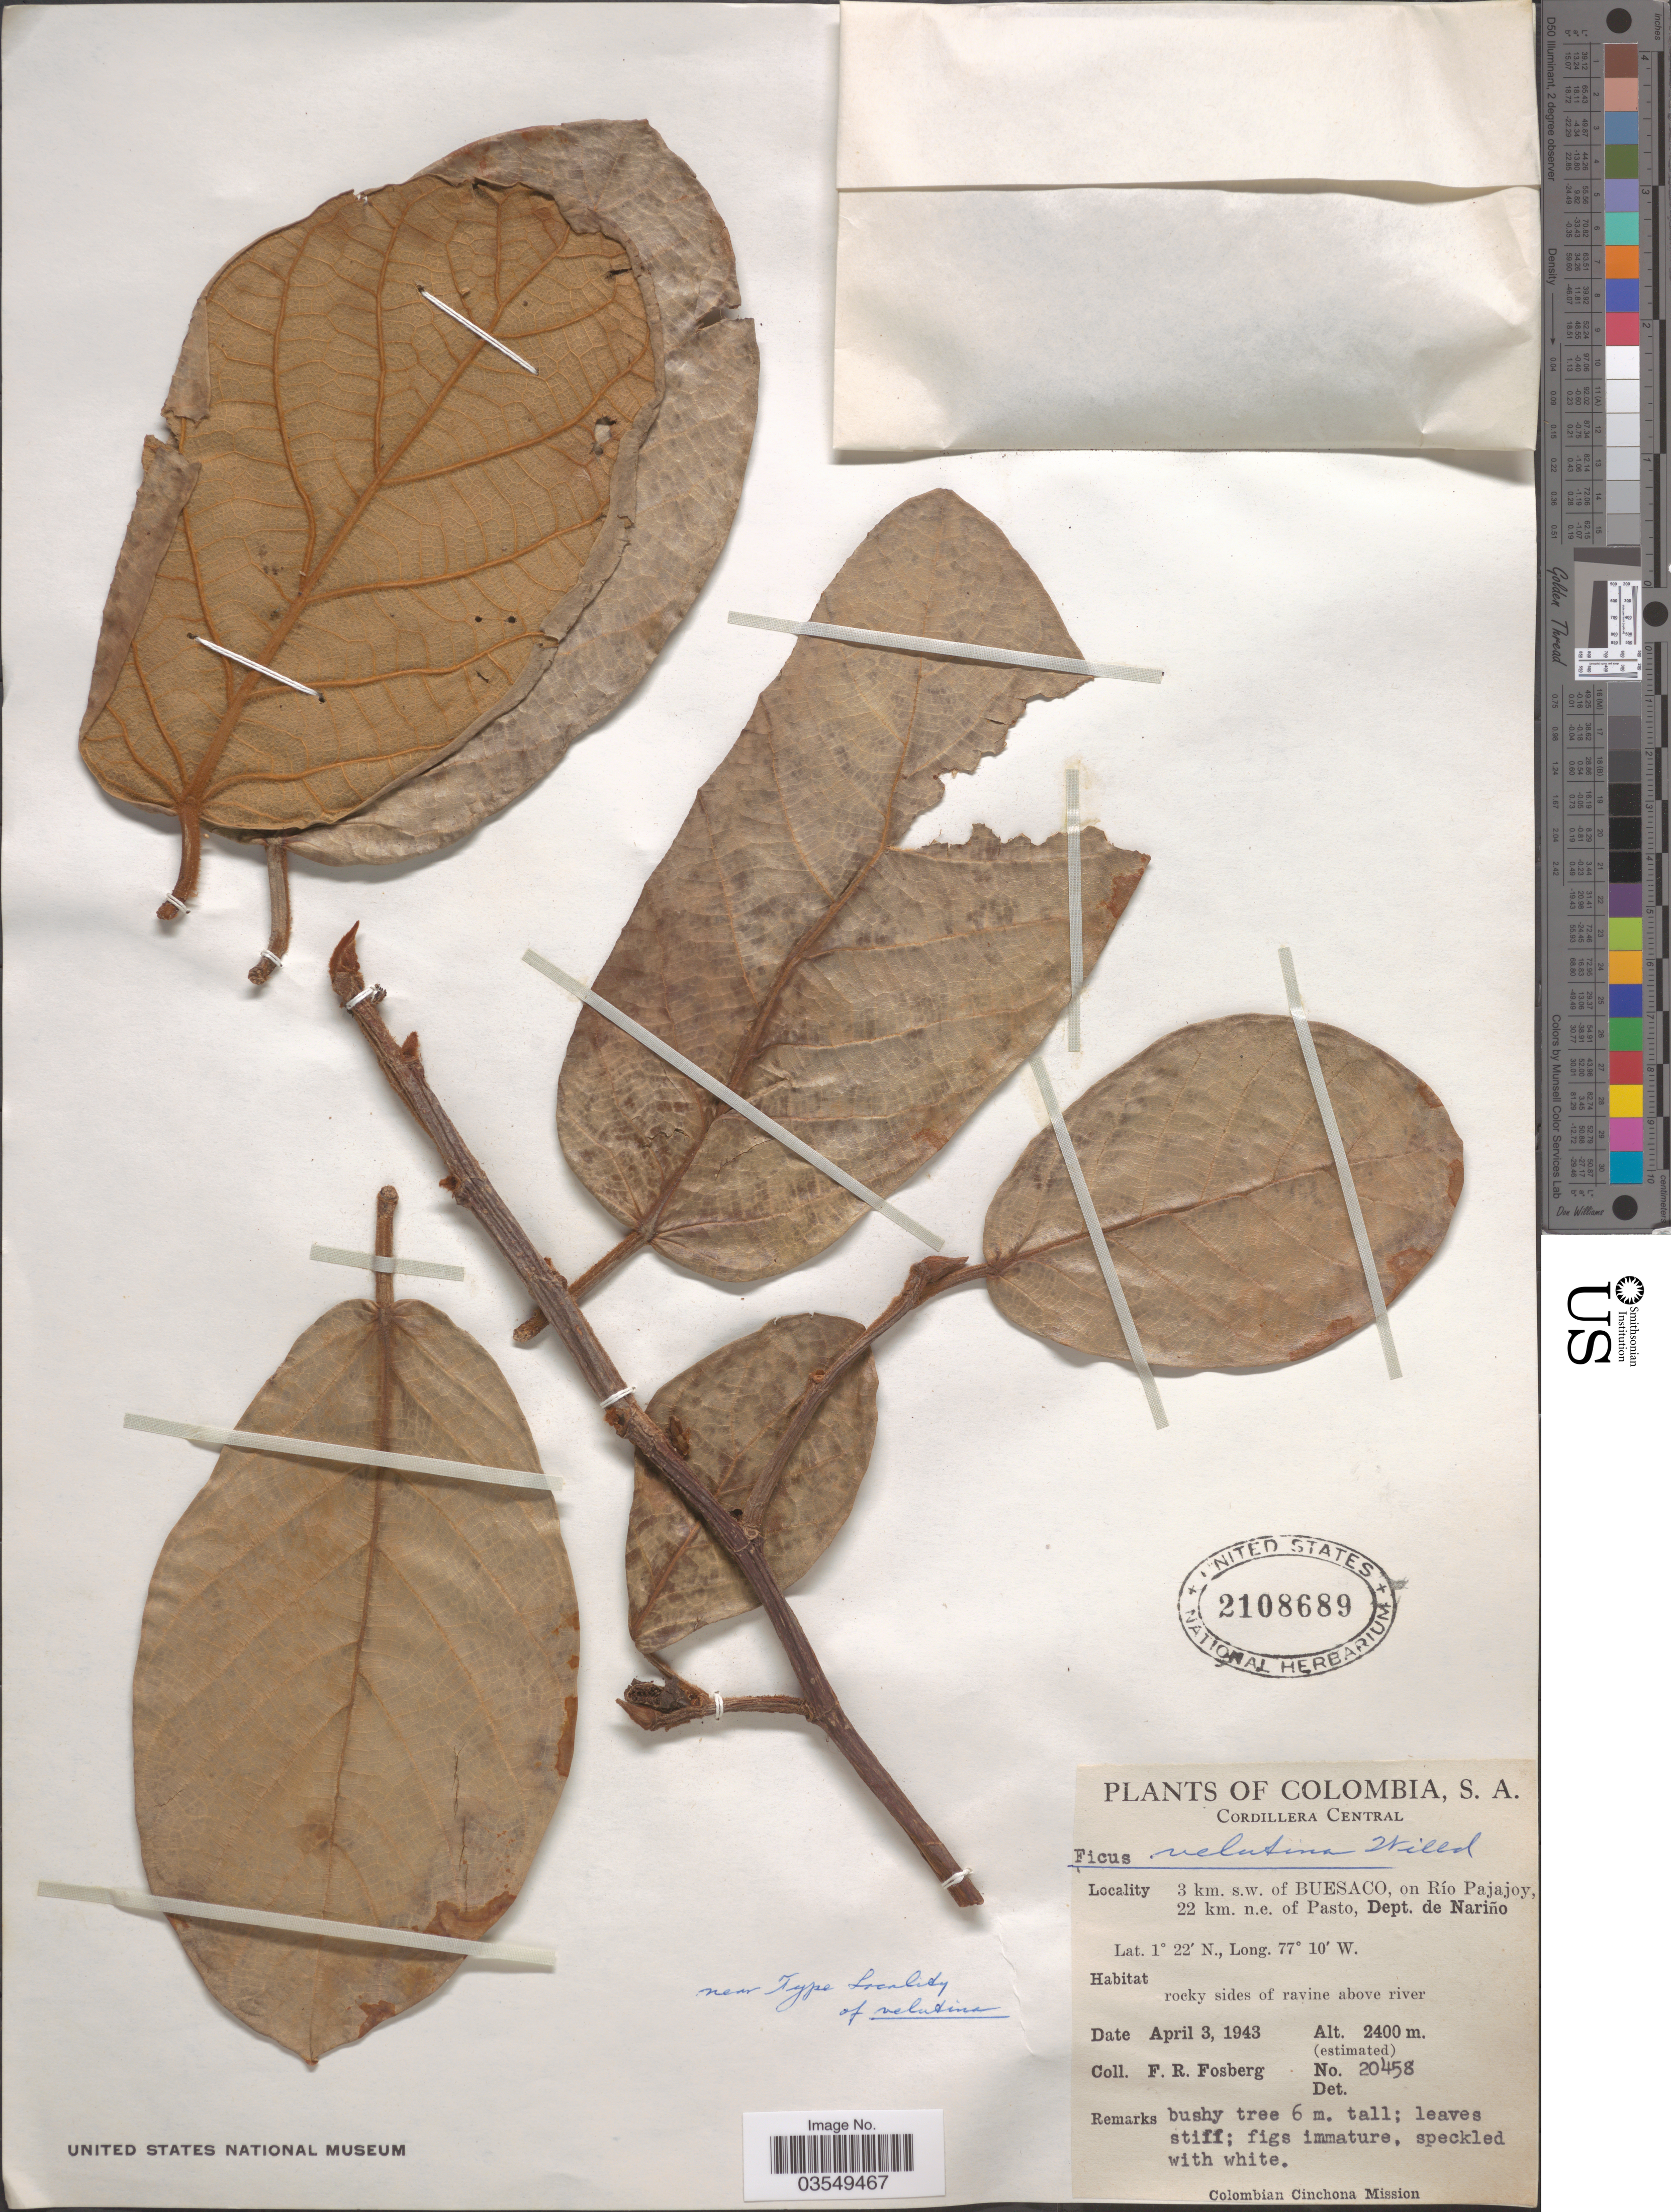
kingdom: Plantae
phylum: Tracheophyta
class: Magnoliopsida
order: Rosales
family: Moraceae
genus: Ficus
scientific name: Ficus velutina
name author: Humb. & Bonpl. ex Willd.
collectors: F. R. Fosberg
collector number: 20458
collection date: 1943-04-03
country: Colombia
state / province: Nariño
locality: Cordillera Central. 3 km. s.w. of Buesaco, on Río Pajajoy, 22 km. n.e. of Pasto, Dept. de Nariño.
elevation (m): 2400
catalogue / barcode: US 2108689